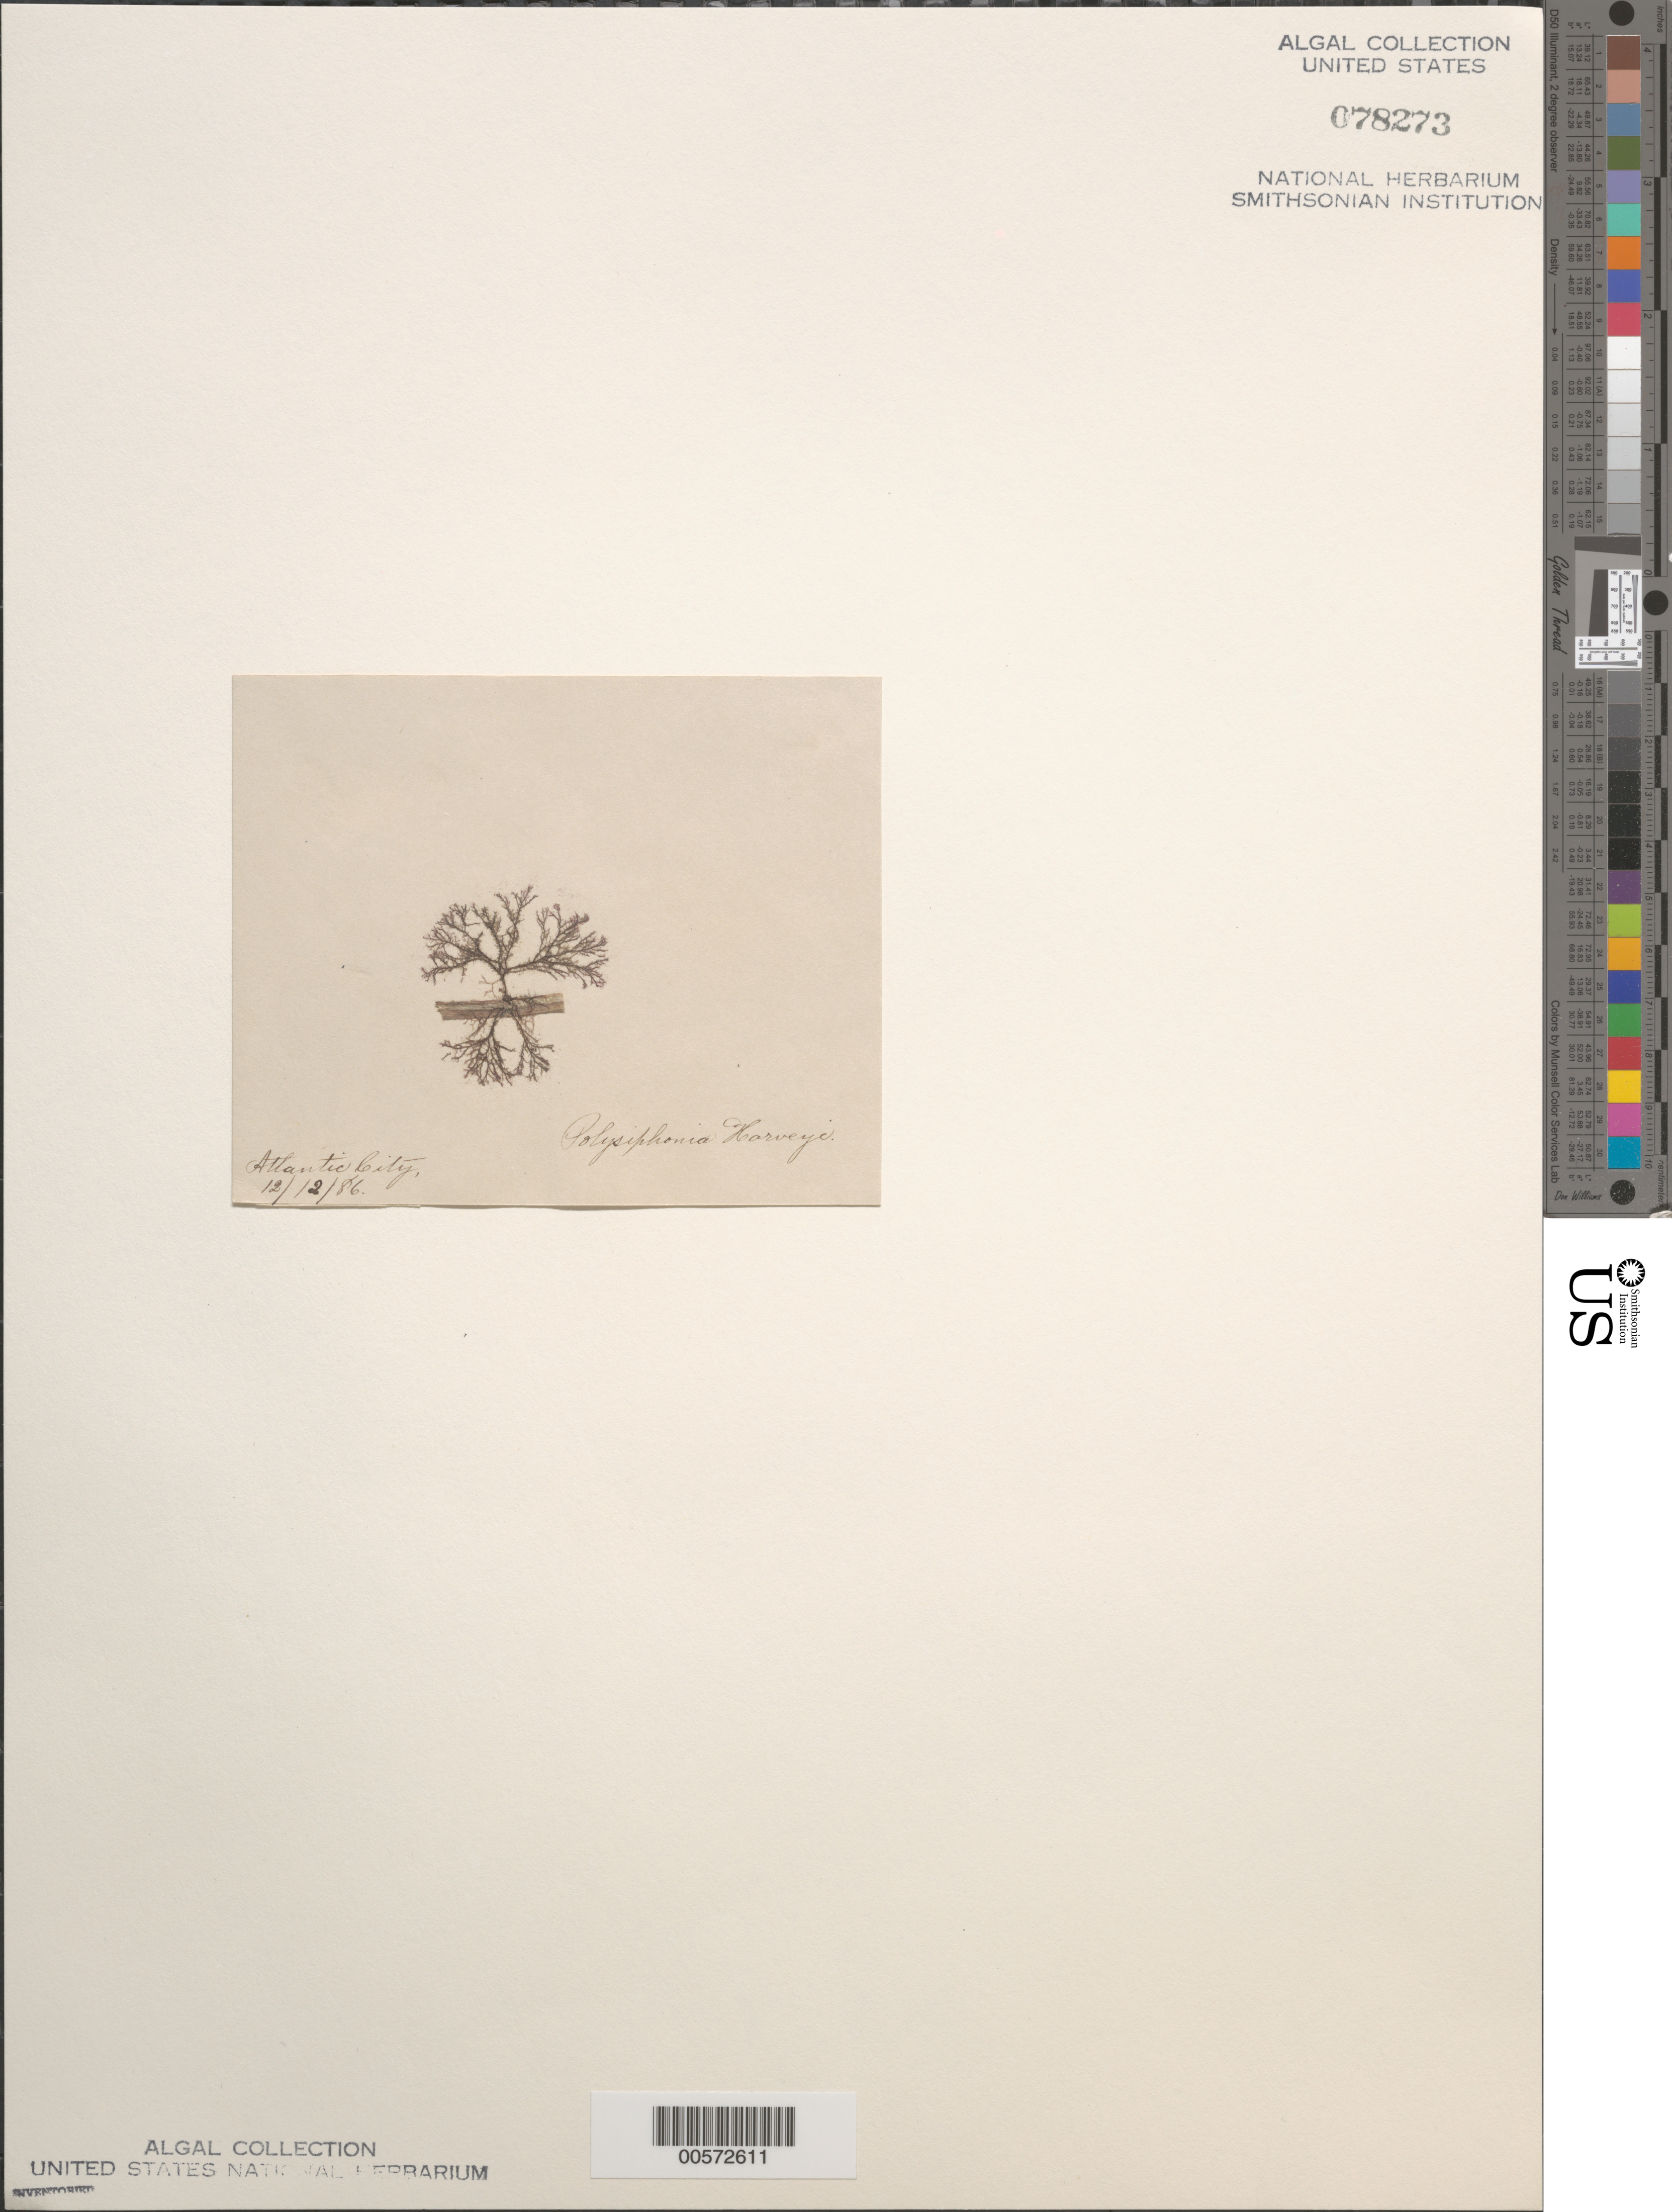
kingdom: Plantae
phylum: Rhodophyta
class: Florideophyceae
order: Ceramiales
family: Rhodomelaceae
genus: Melanothamnus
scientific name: Melanothamnus harveyi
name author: (Bailey) Diaz-Tapia & C.A. Maggs in Diaz-Tapia et al.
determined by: Algae name updating Project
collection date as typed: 12 Dec 1886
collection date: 1886-12-12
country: United States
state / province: New Jersey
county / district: Atlantic County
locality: Atlantic City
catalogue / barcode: US 78273